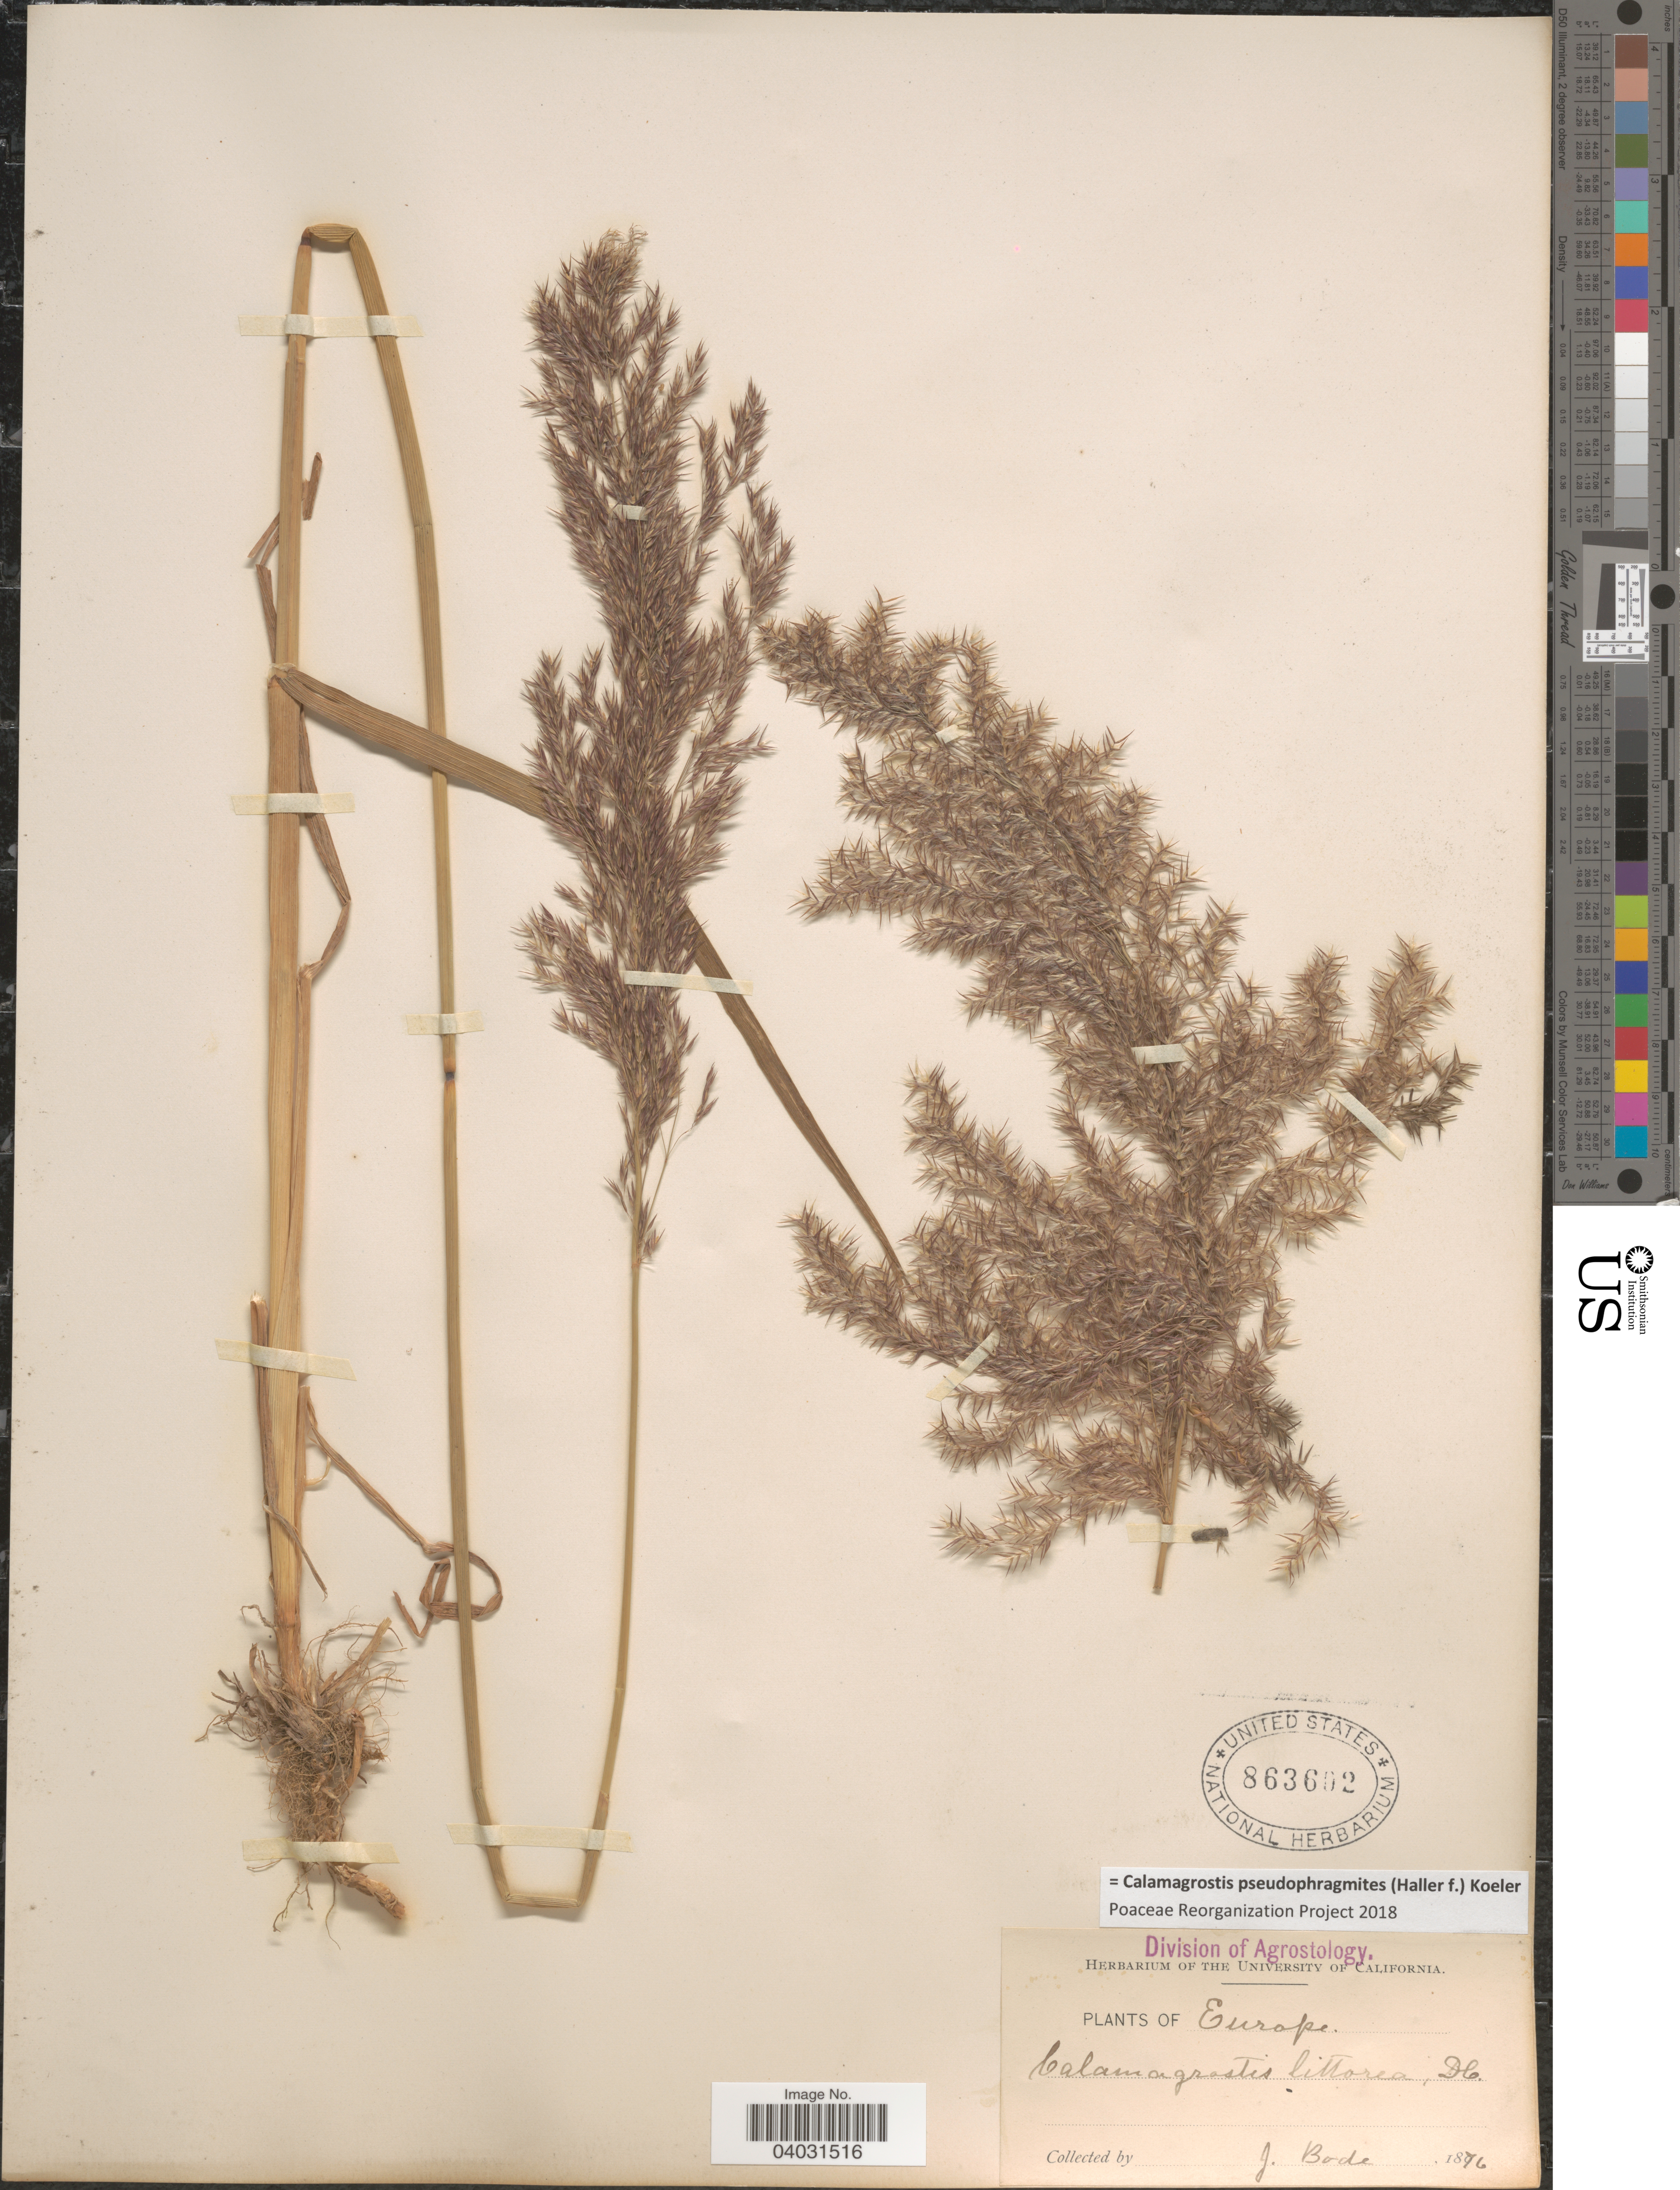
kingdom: Plantae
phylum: Tracheophyta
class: Liliopsida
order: Poales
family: Poaceae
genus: Calamagrostis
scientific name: Calamagrostis pseudophragmites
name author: (Haller f.) Koeler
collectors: J. Bode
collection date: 1876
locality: Europe.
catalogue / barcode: US 863602